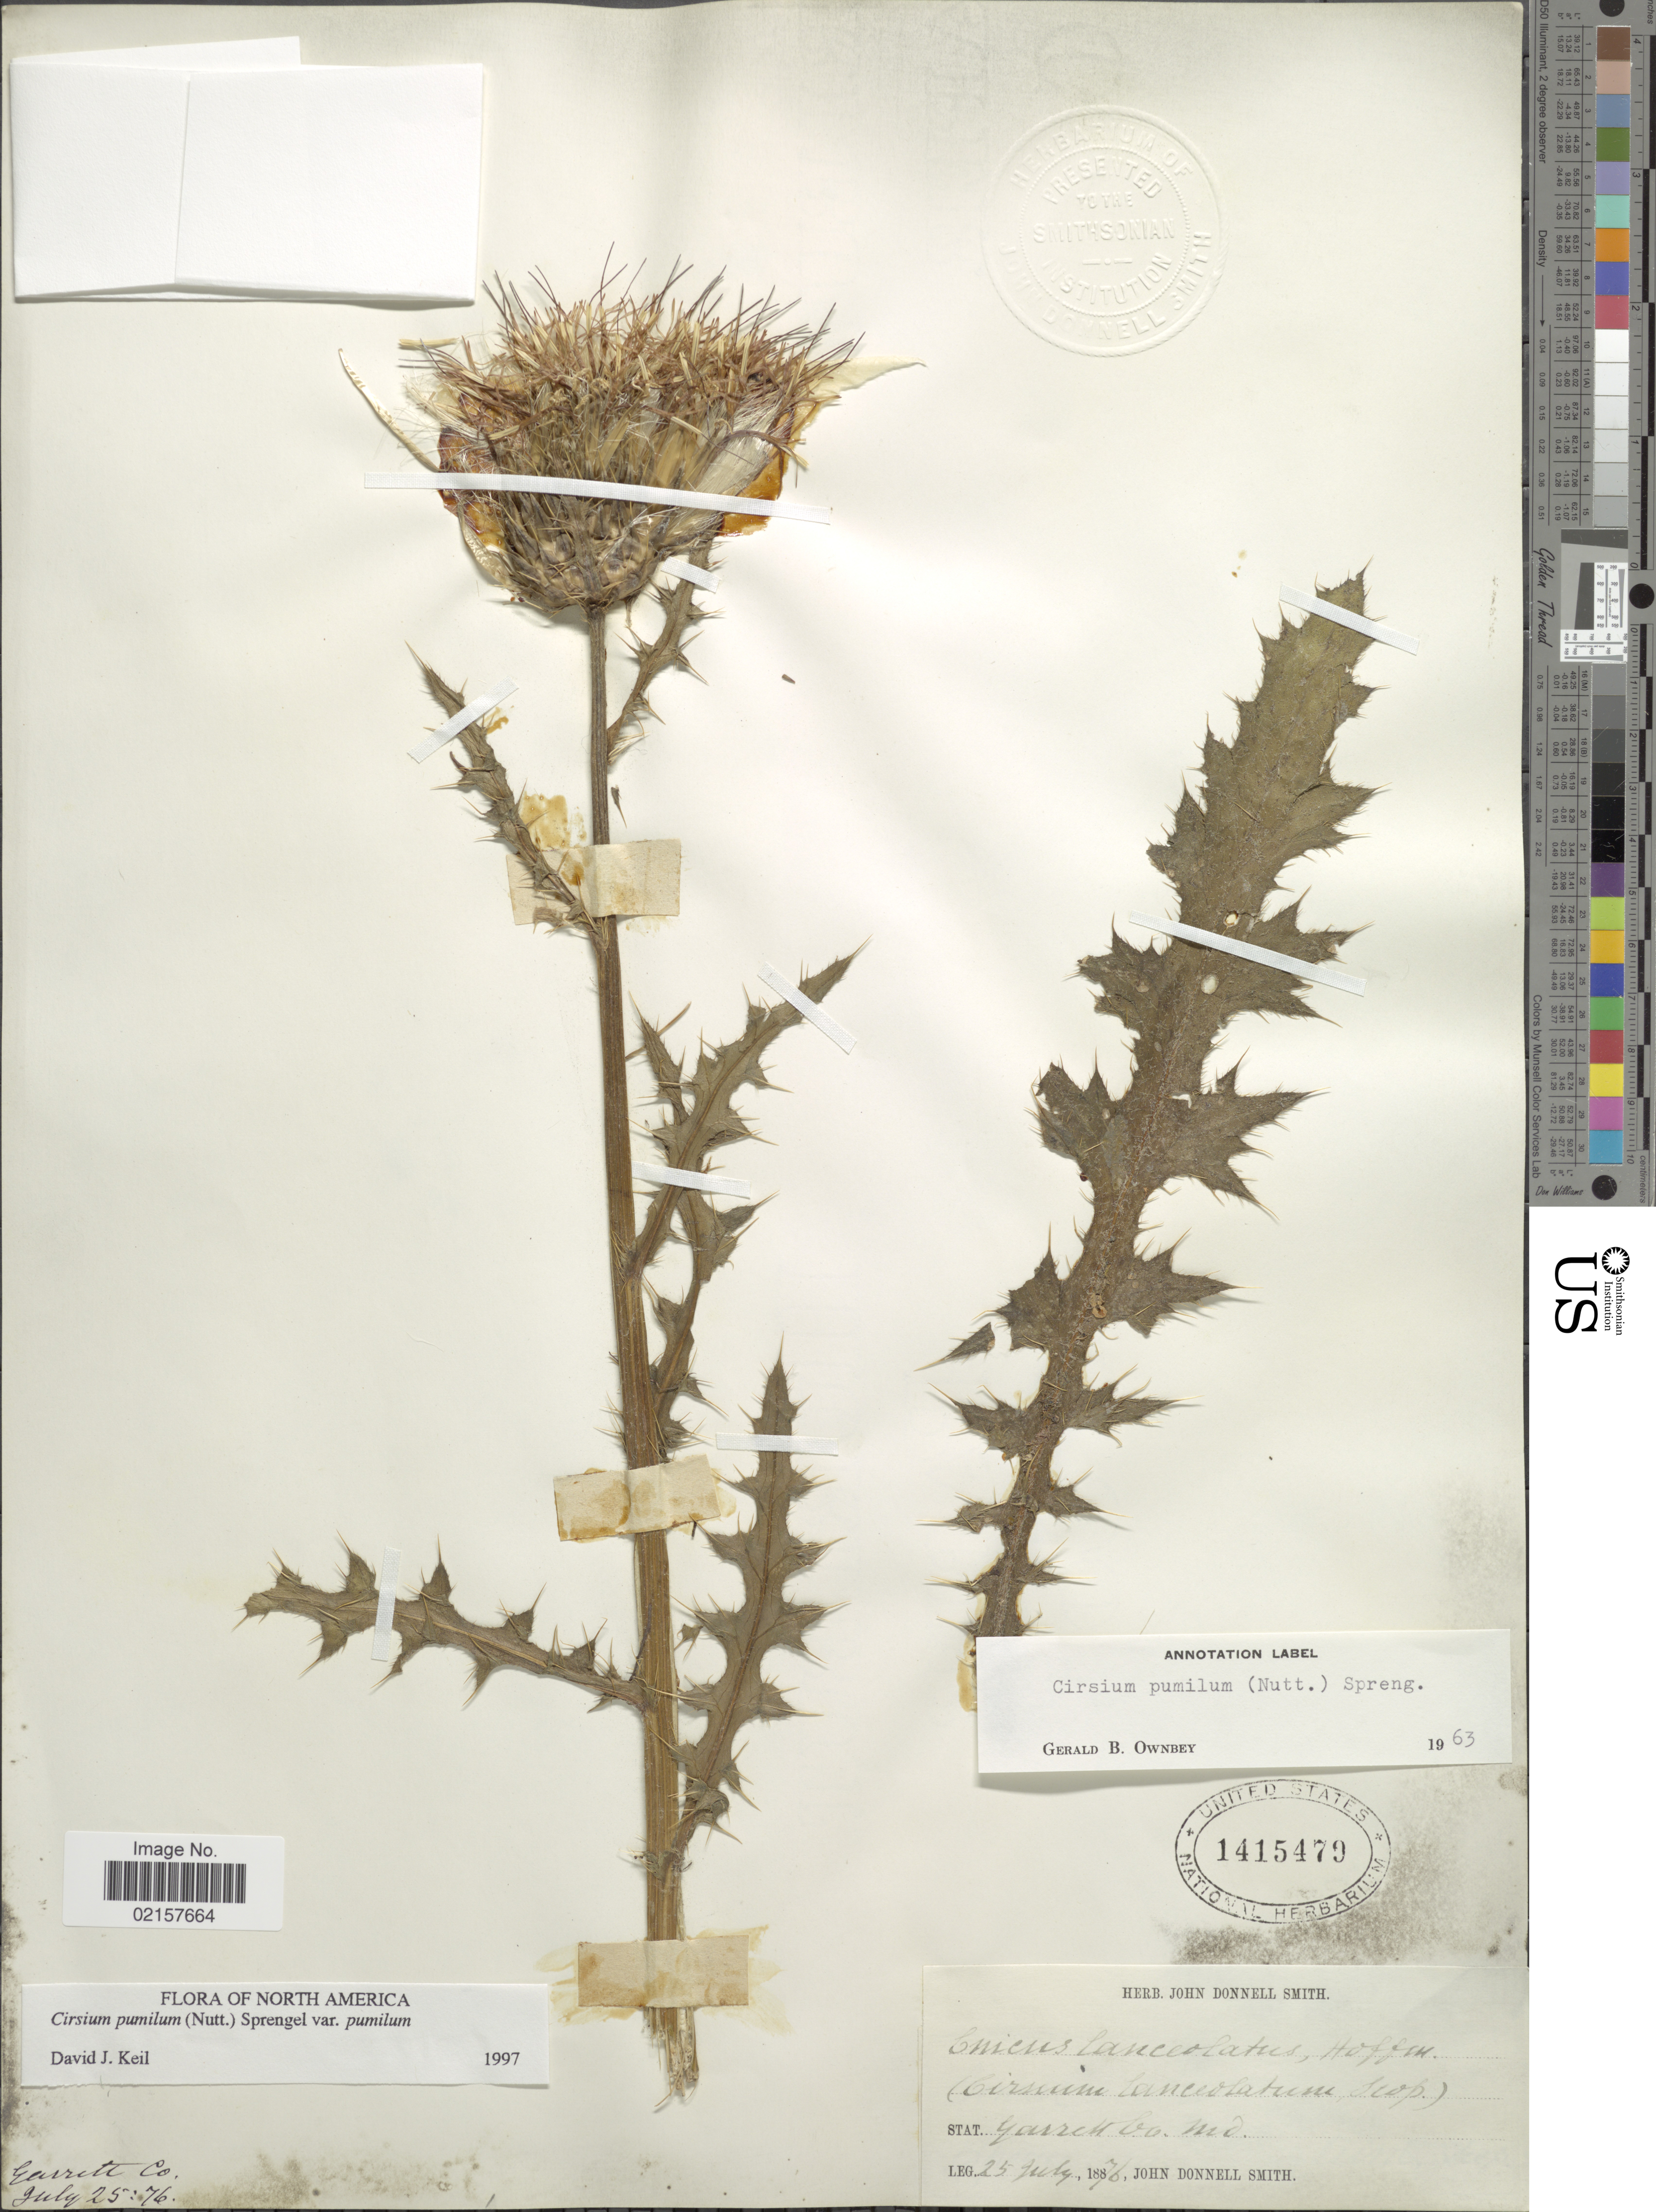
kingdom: Plantae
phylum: Tracheophyta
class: Magnoliopsida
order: Asterales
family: Asteraceae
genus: Cirsium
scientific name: Cirsium pumilum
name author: (Nutt.) Spreng.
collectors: J. Donnell Smith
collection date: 1876-07-25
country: United States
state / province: Maryland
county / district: Garrett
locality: Garrett Co. , Md.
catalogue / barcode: US 1415479